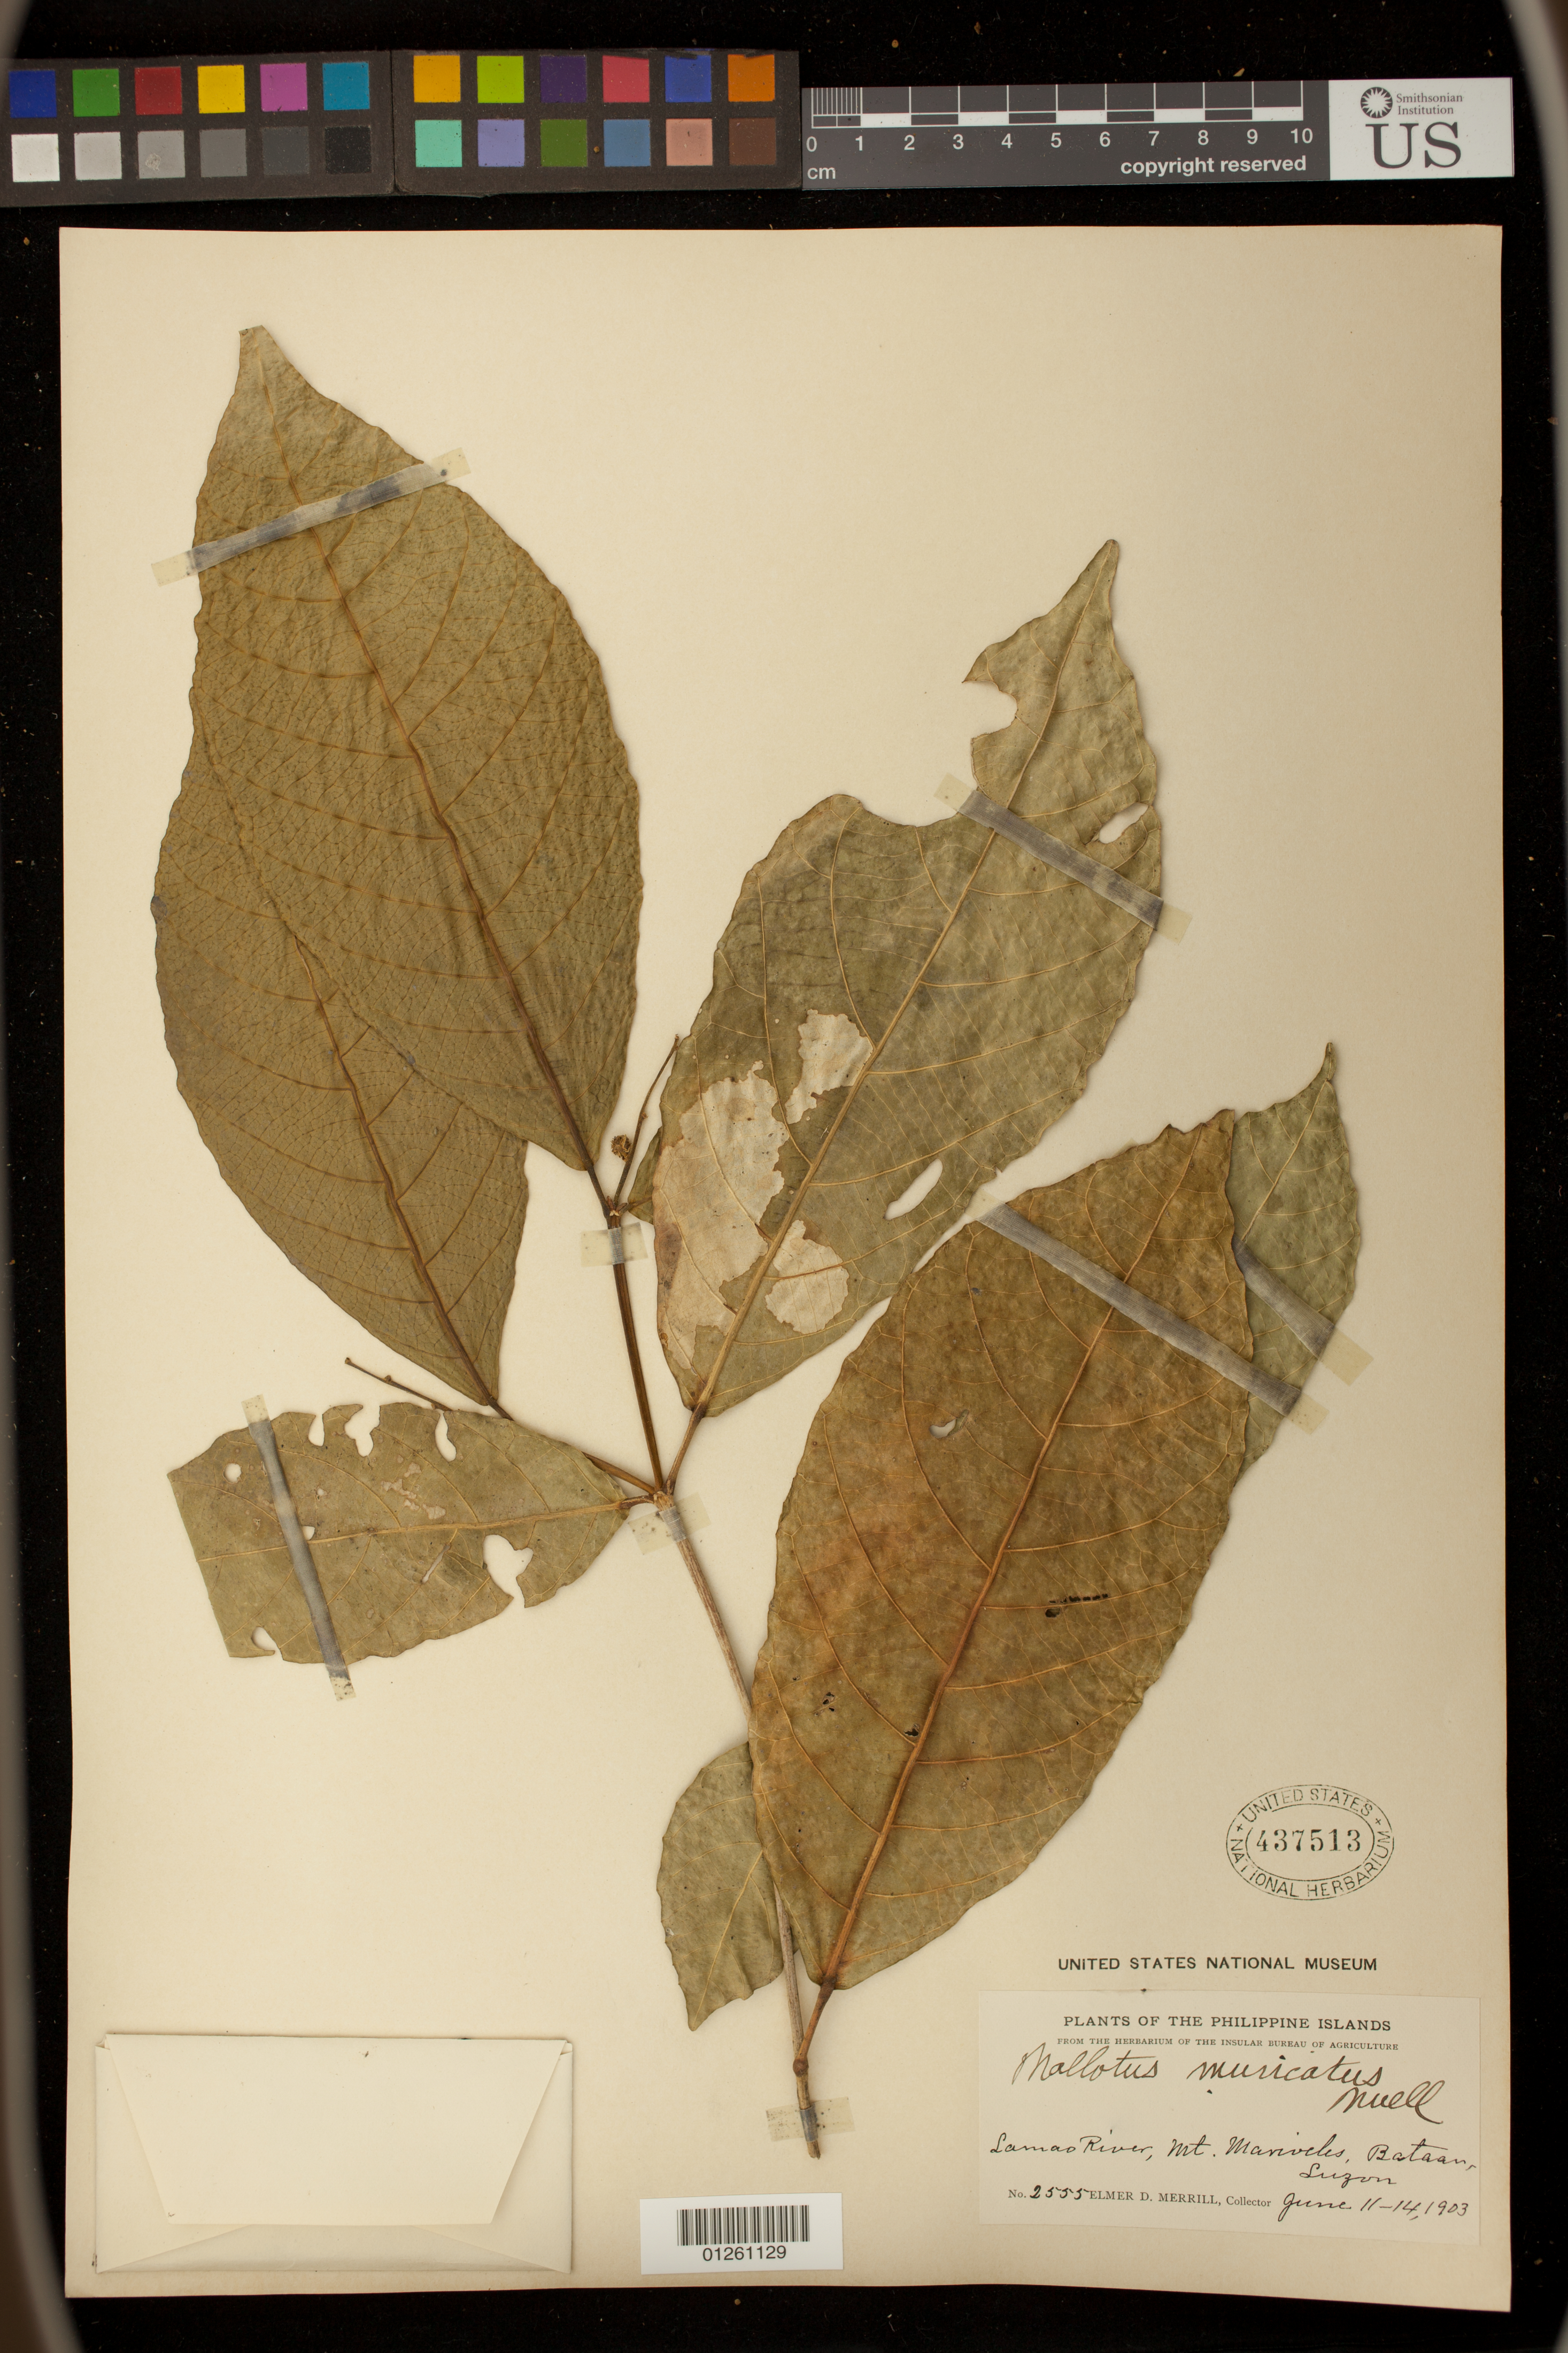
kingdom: Plantae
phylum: Tracheophyta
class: Magnoliopsida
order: Malpighiales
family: Euphorbiaceae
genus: Mallotus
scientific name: Mallotus resinosus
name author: (Blanco) Merr.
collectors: E. D. Merrill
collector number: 2555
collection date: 1903-06-11/1903-06-14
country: Philippines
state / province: Central Luzon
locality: Lamao River, Mt. Mariveles, Bataan, Luzon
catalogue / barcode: US 437513